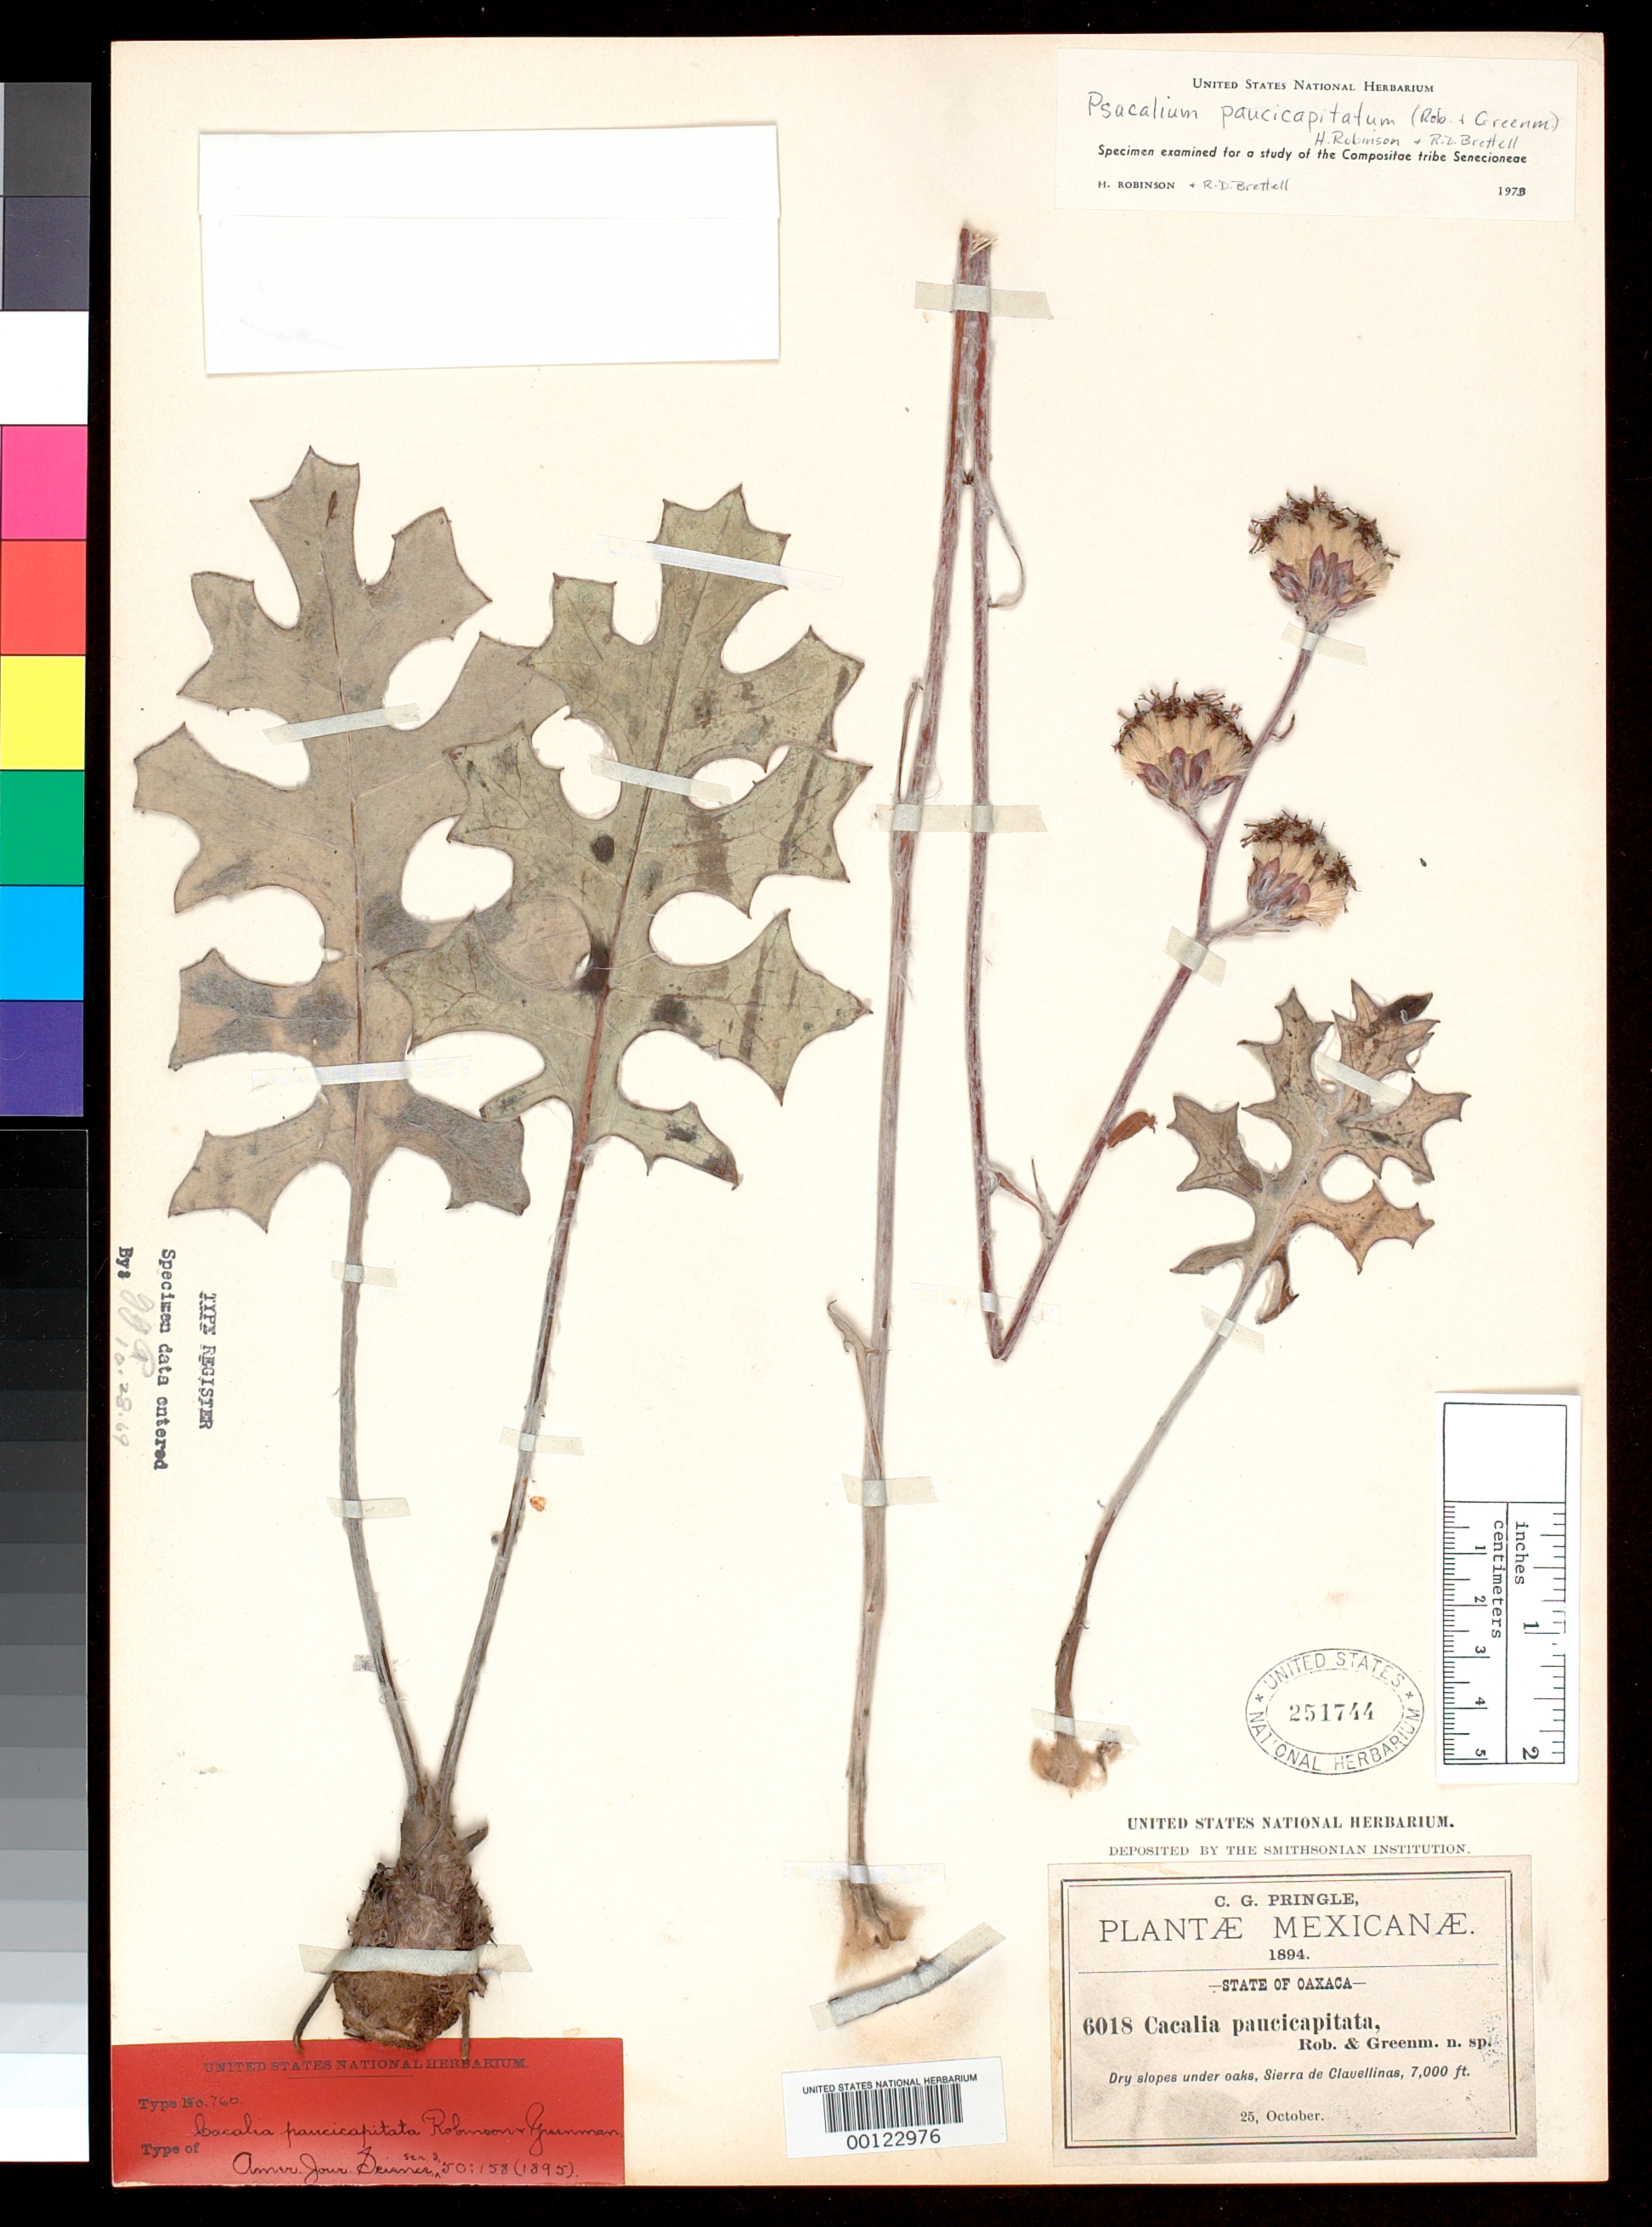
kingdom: Plantae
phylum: Tracheophyta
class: Magnoliopsida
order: Asterales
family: Asteraceae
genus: Cacalia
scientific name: Cacalia paucicapitata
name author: B.L. Rob. & Greenm.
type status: Isotype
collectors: C. G. Pringle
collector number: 6018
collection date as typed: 25 Oct 1894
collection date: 1894-10-25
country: Mexico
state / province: Oaxaca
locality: Sierra de Clavellinas.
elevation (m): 2134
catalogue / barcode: US 251744